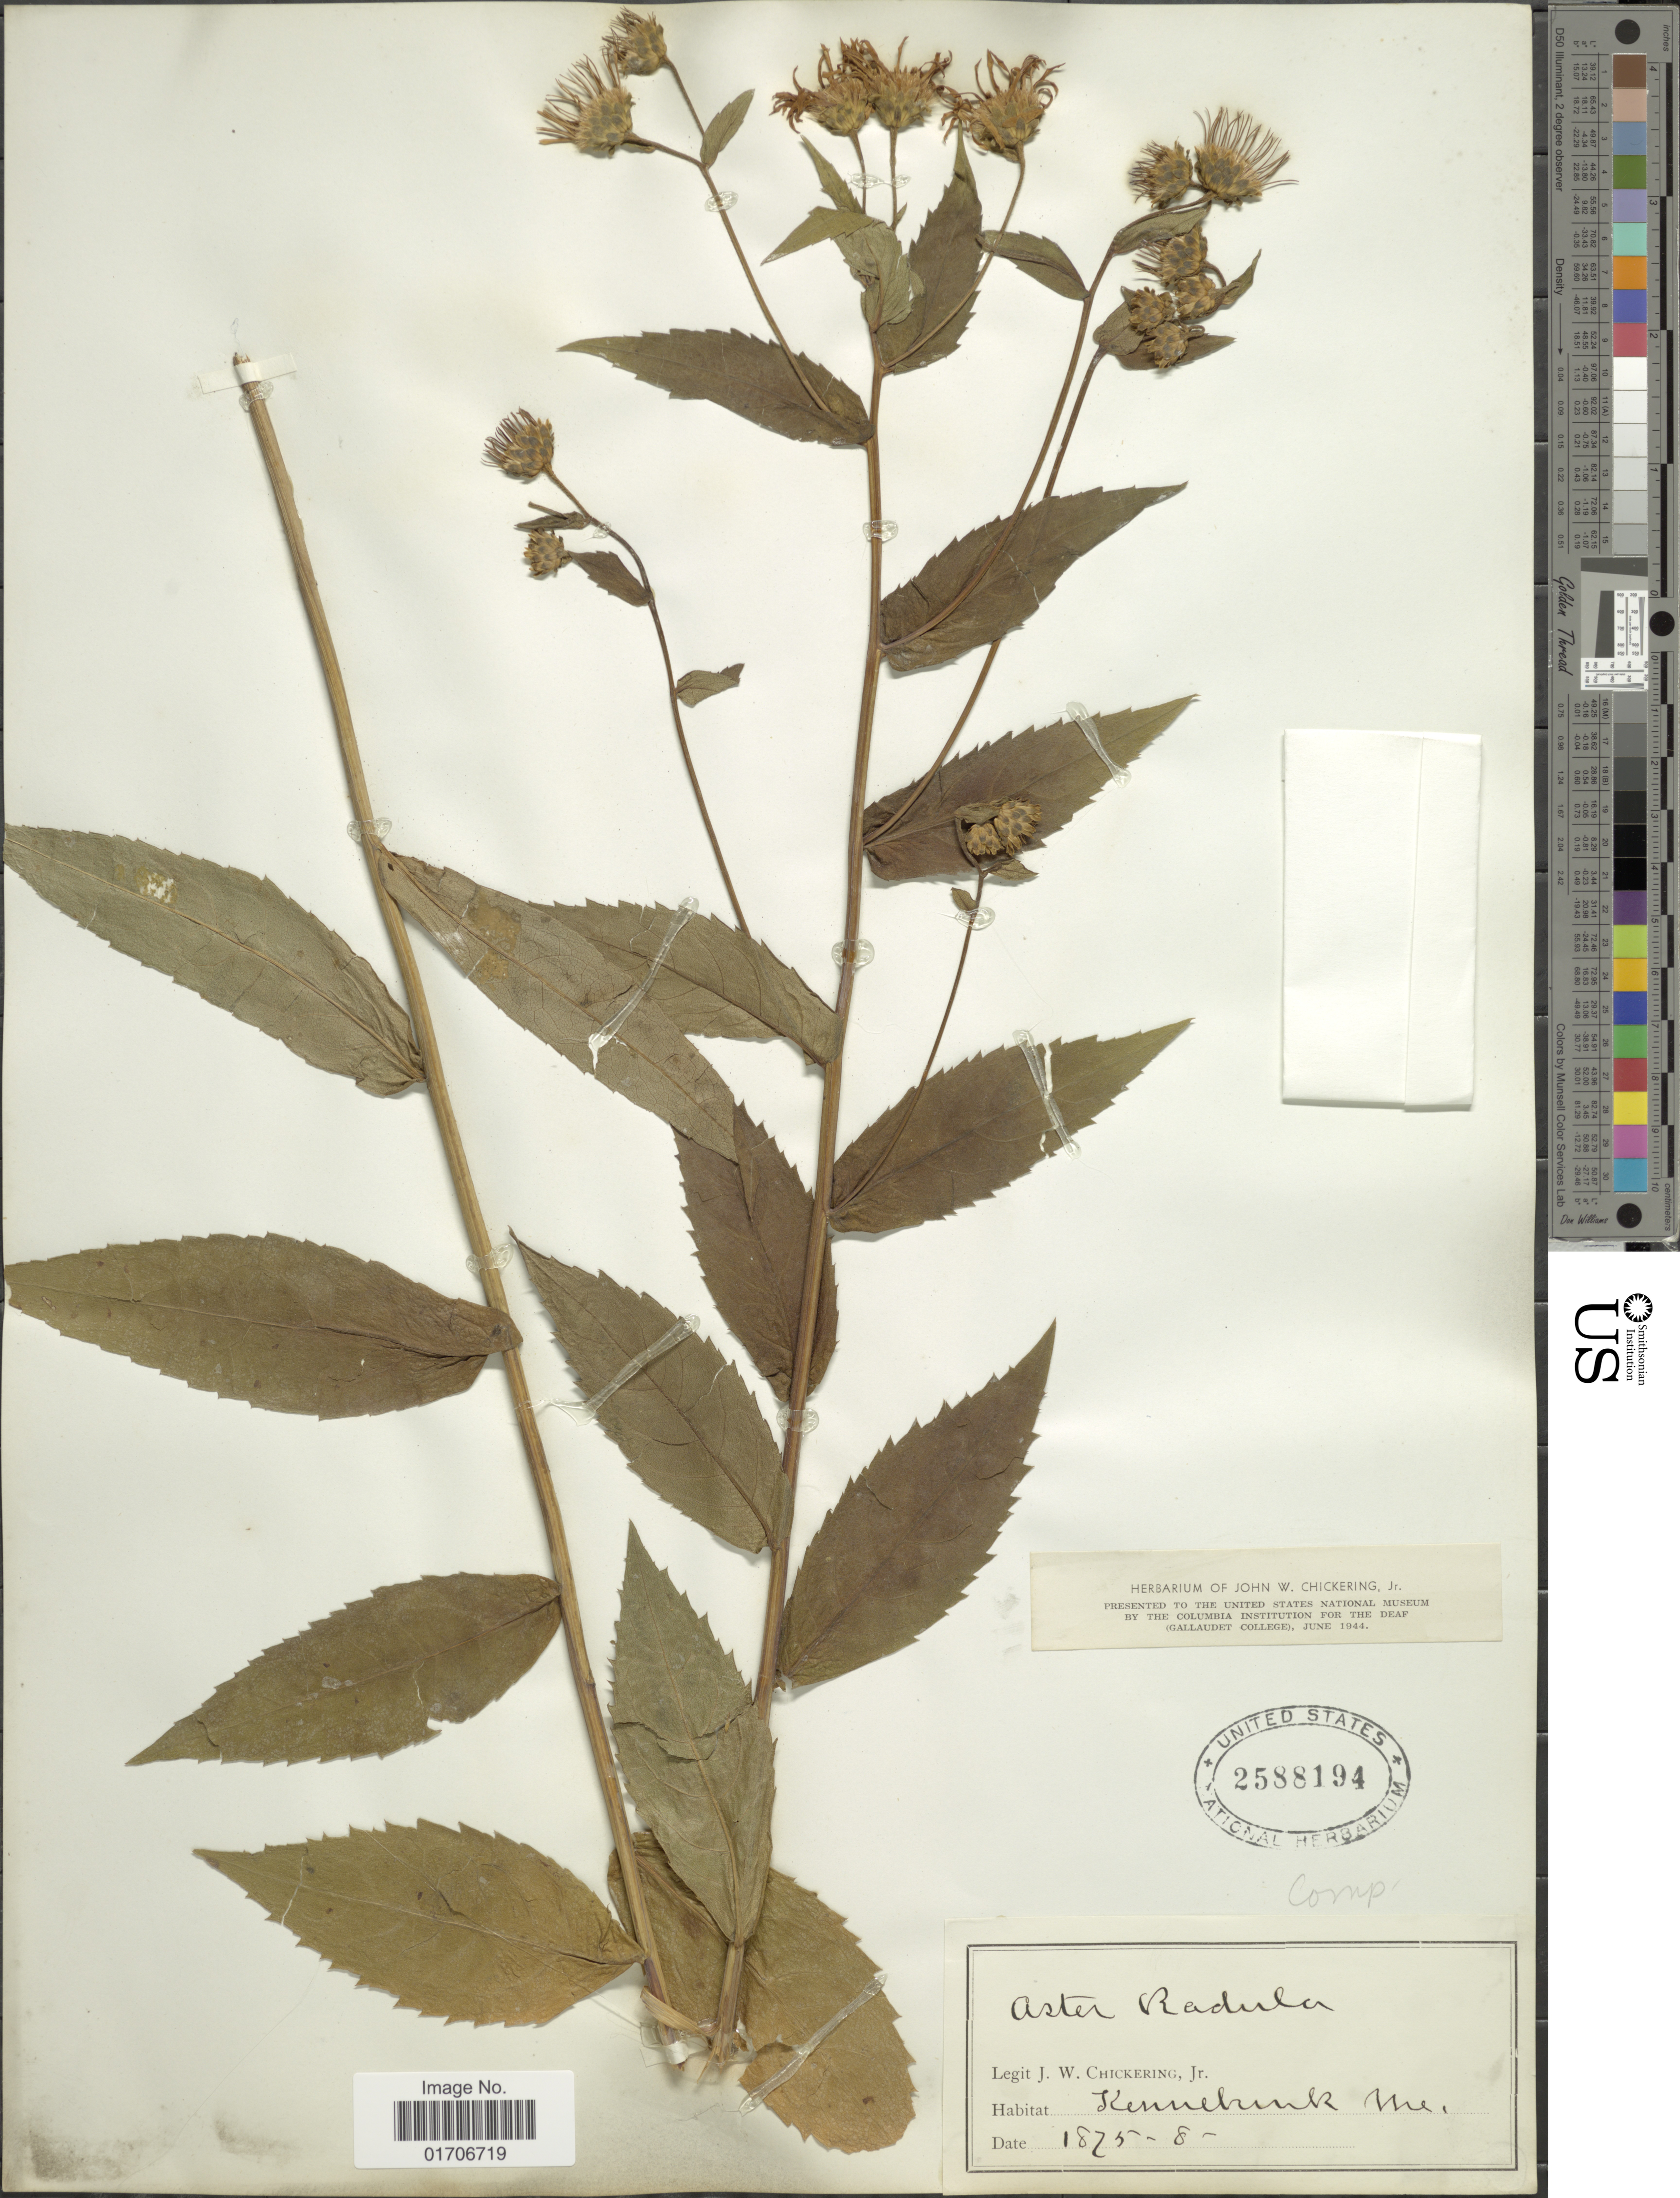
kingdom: Plantae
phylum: Tracheophyta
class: Magnoliopsida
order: Asterales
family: Asteraceae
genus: Eurybia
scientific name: Eurybia radula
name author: (Aiton) G.L. Nesom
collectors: J. W. Chickering Jr.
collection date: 1875-08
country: United States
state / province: Maine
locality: Kennebunk,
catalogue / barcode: US 2588194